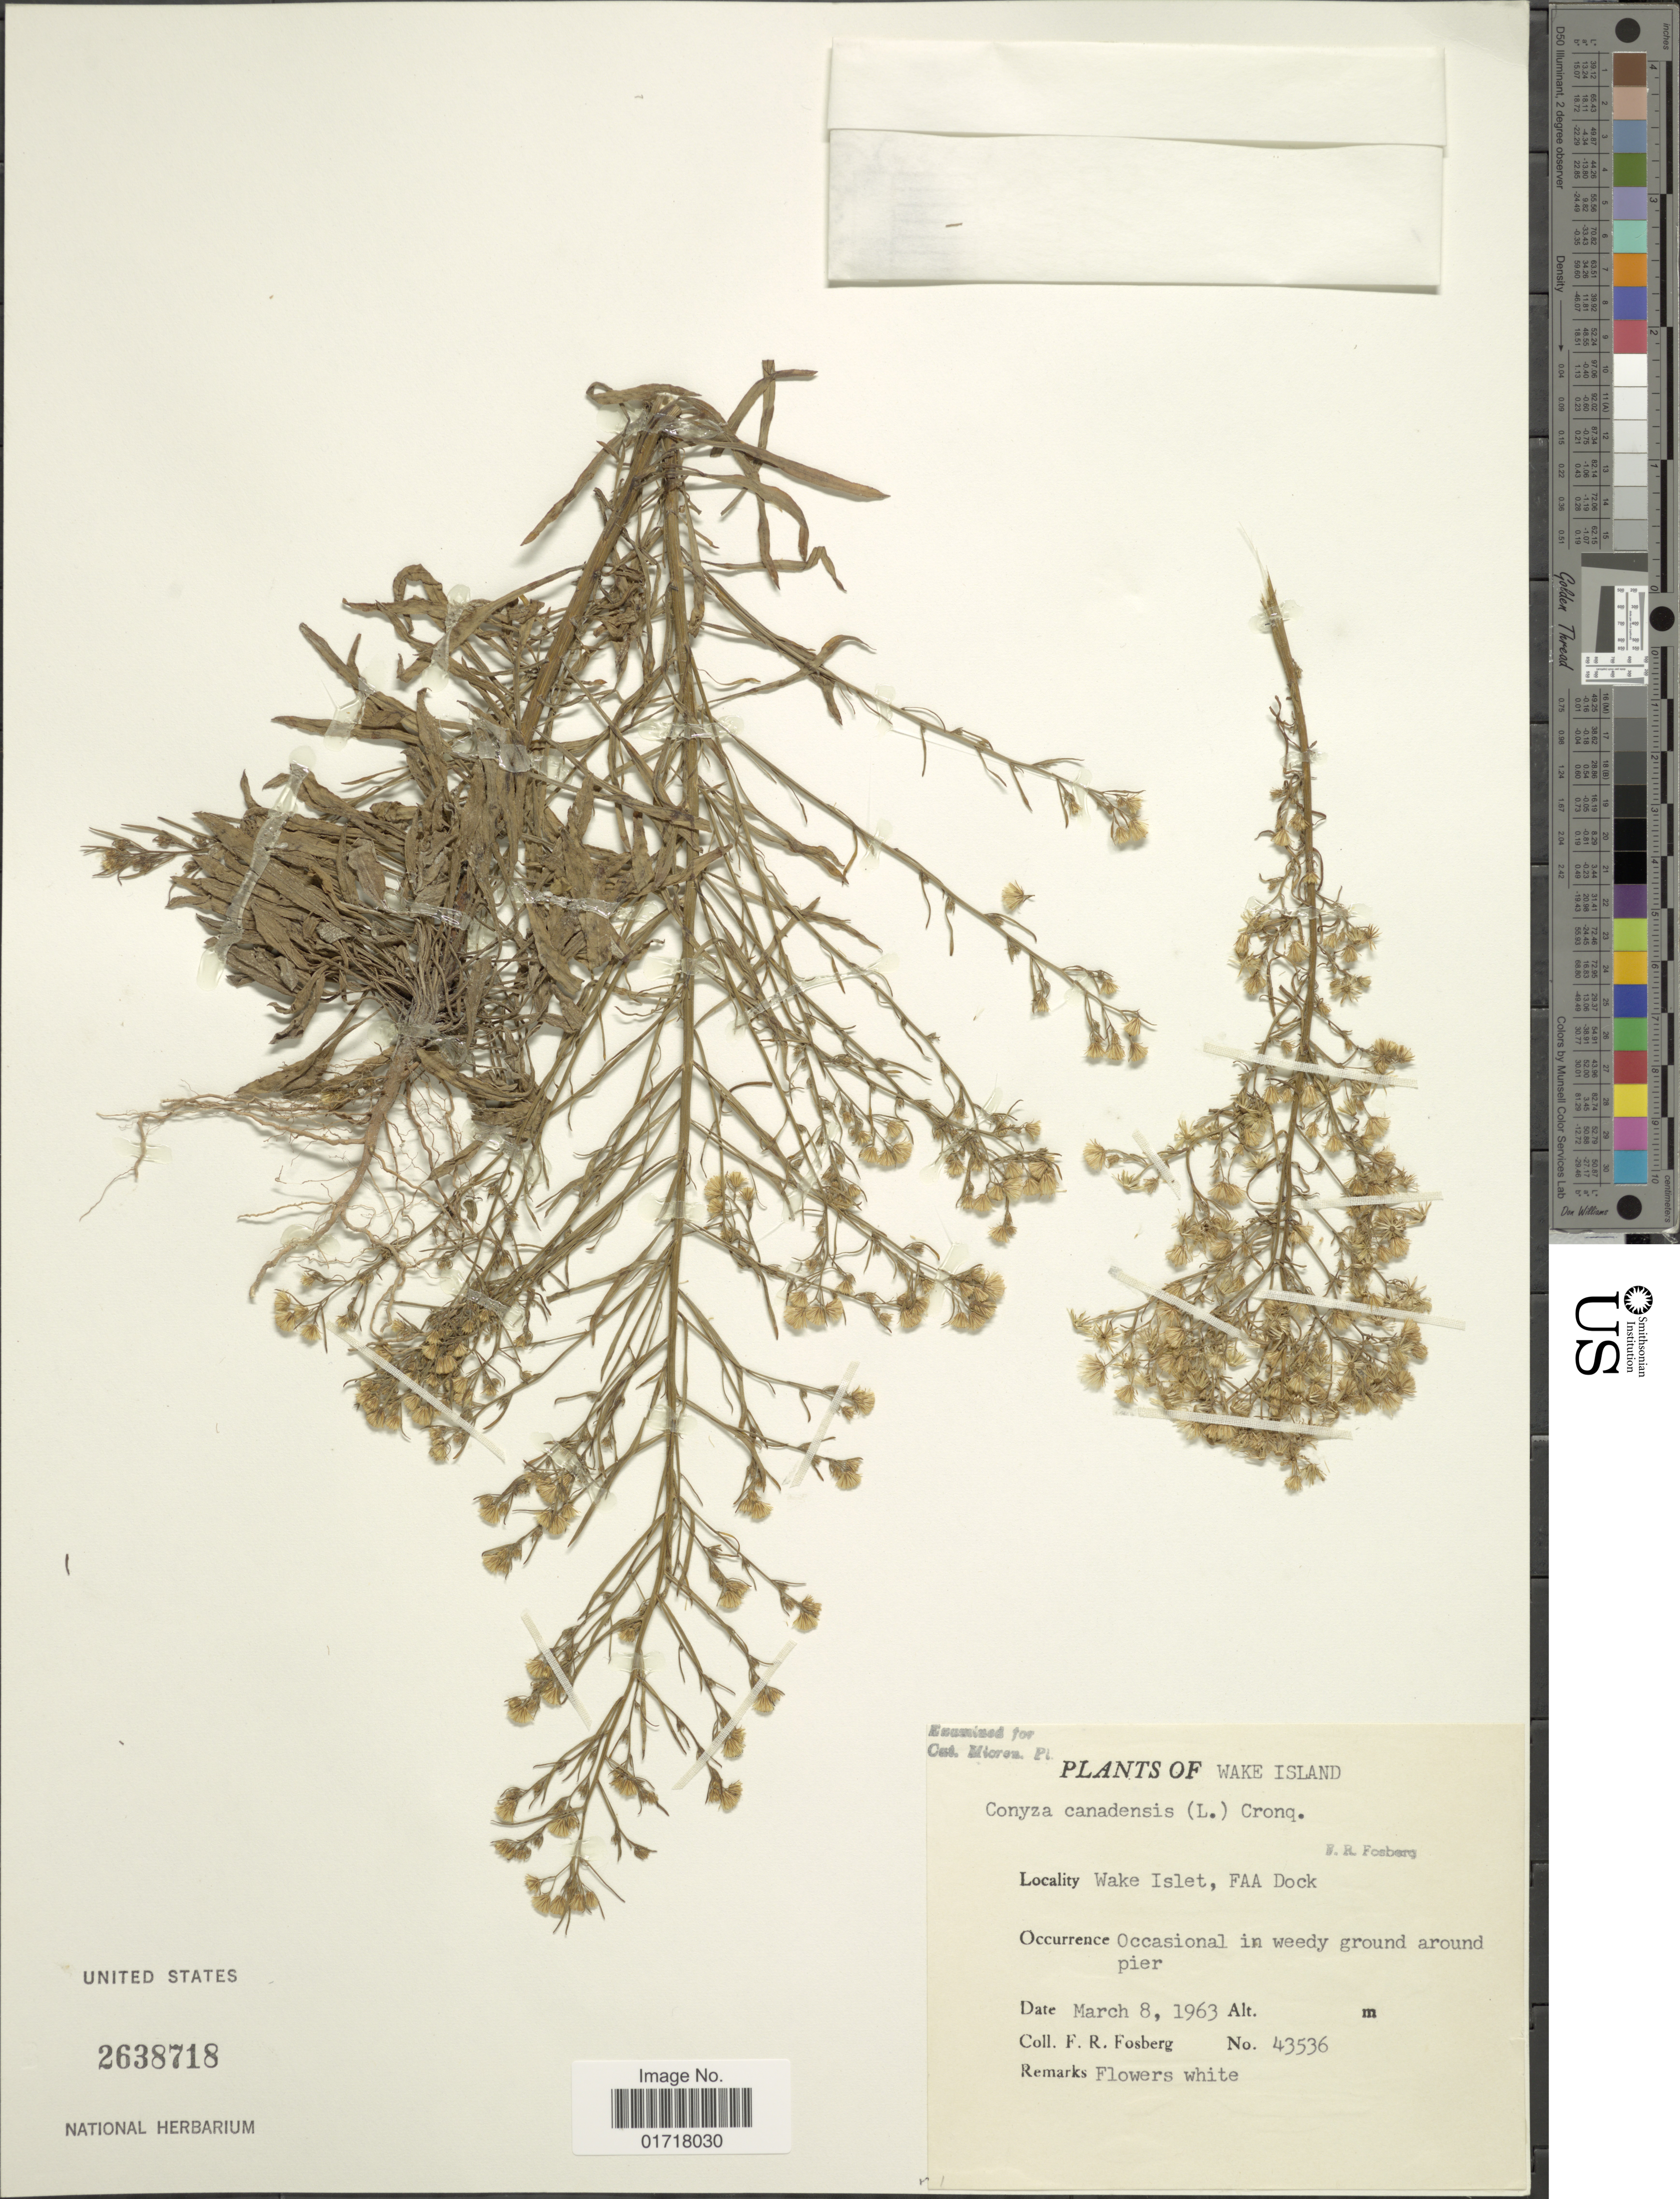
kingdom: Plantae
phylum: Tracheophyta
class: Magnoliopsida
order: Asterales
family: Asteraceae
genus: Erigeron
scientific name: Erigeron canadensis var. pusillus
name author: (Nutt.) Bolvin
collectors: F. R. Fosberg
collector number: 43536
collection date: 1963-03-08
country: U.S. Administered Pacific Islands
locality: Wake Island, Wake Islet, FAA Dock, Occasional in weedy ground around pier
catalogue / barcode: US 2638718